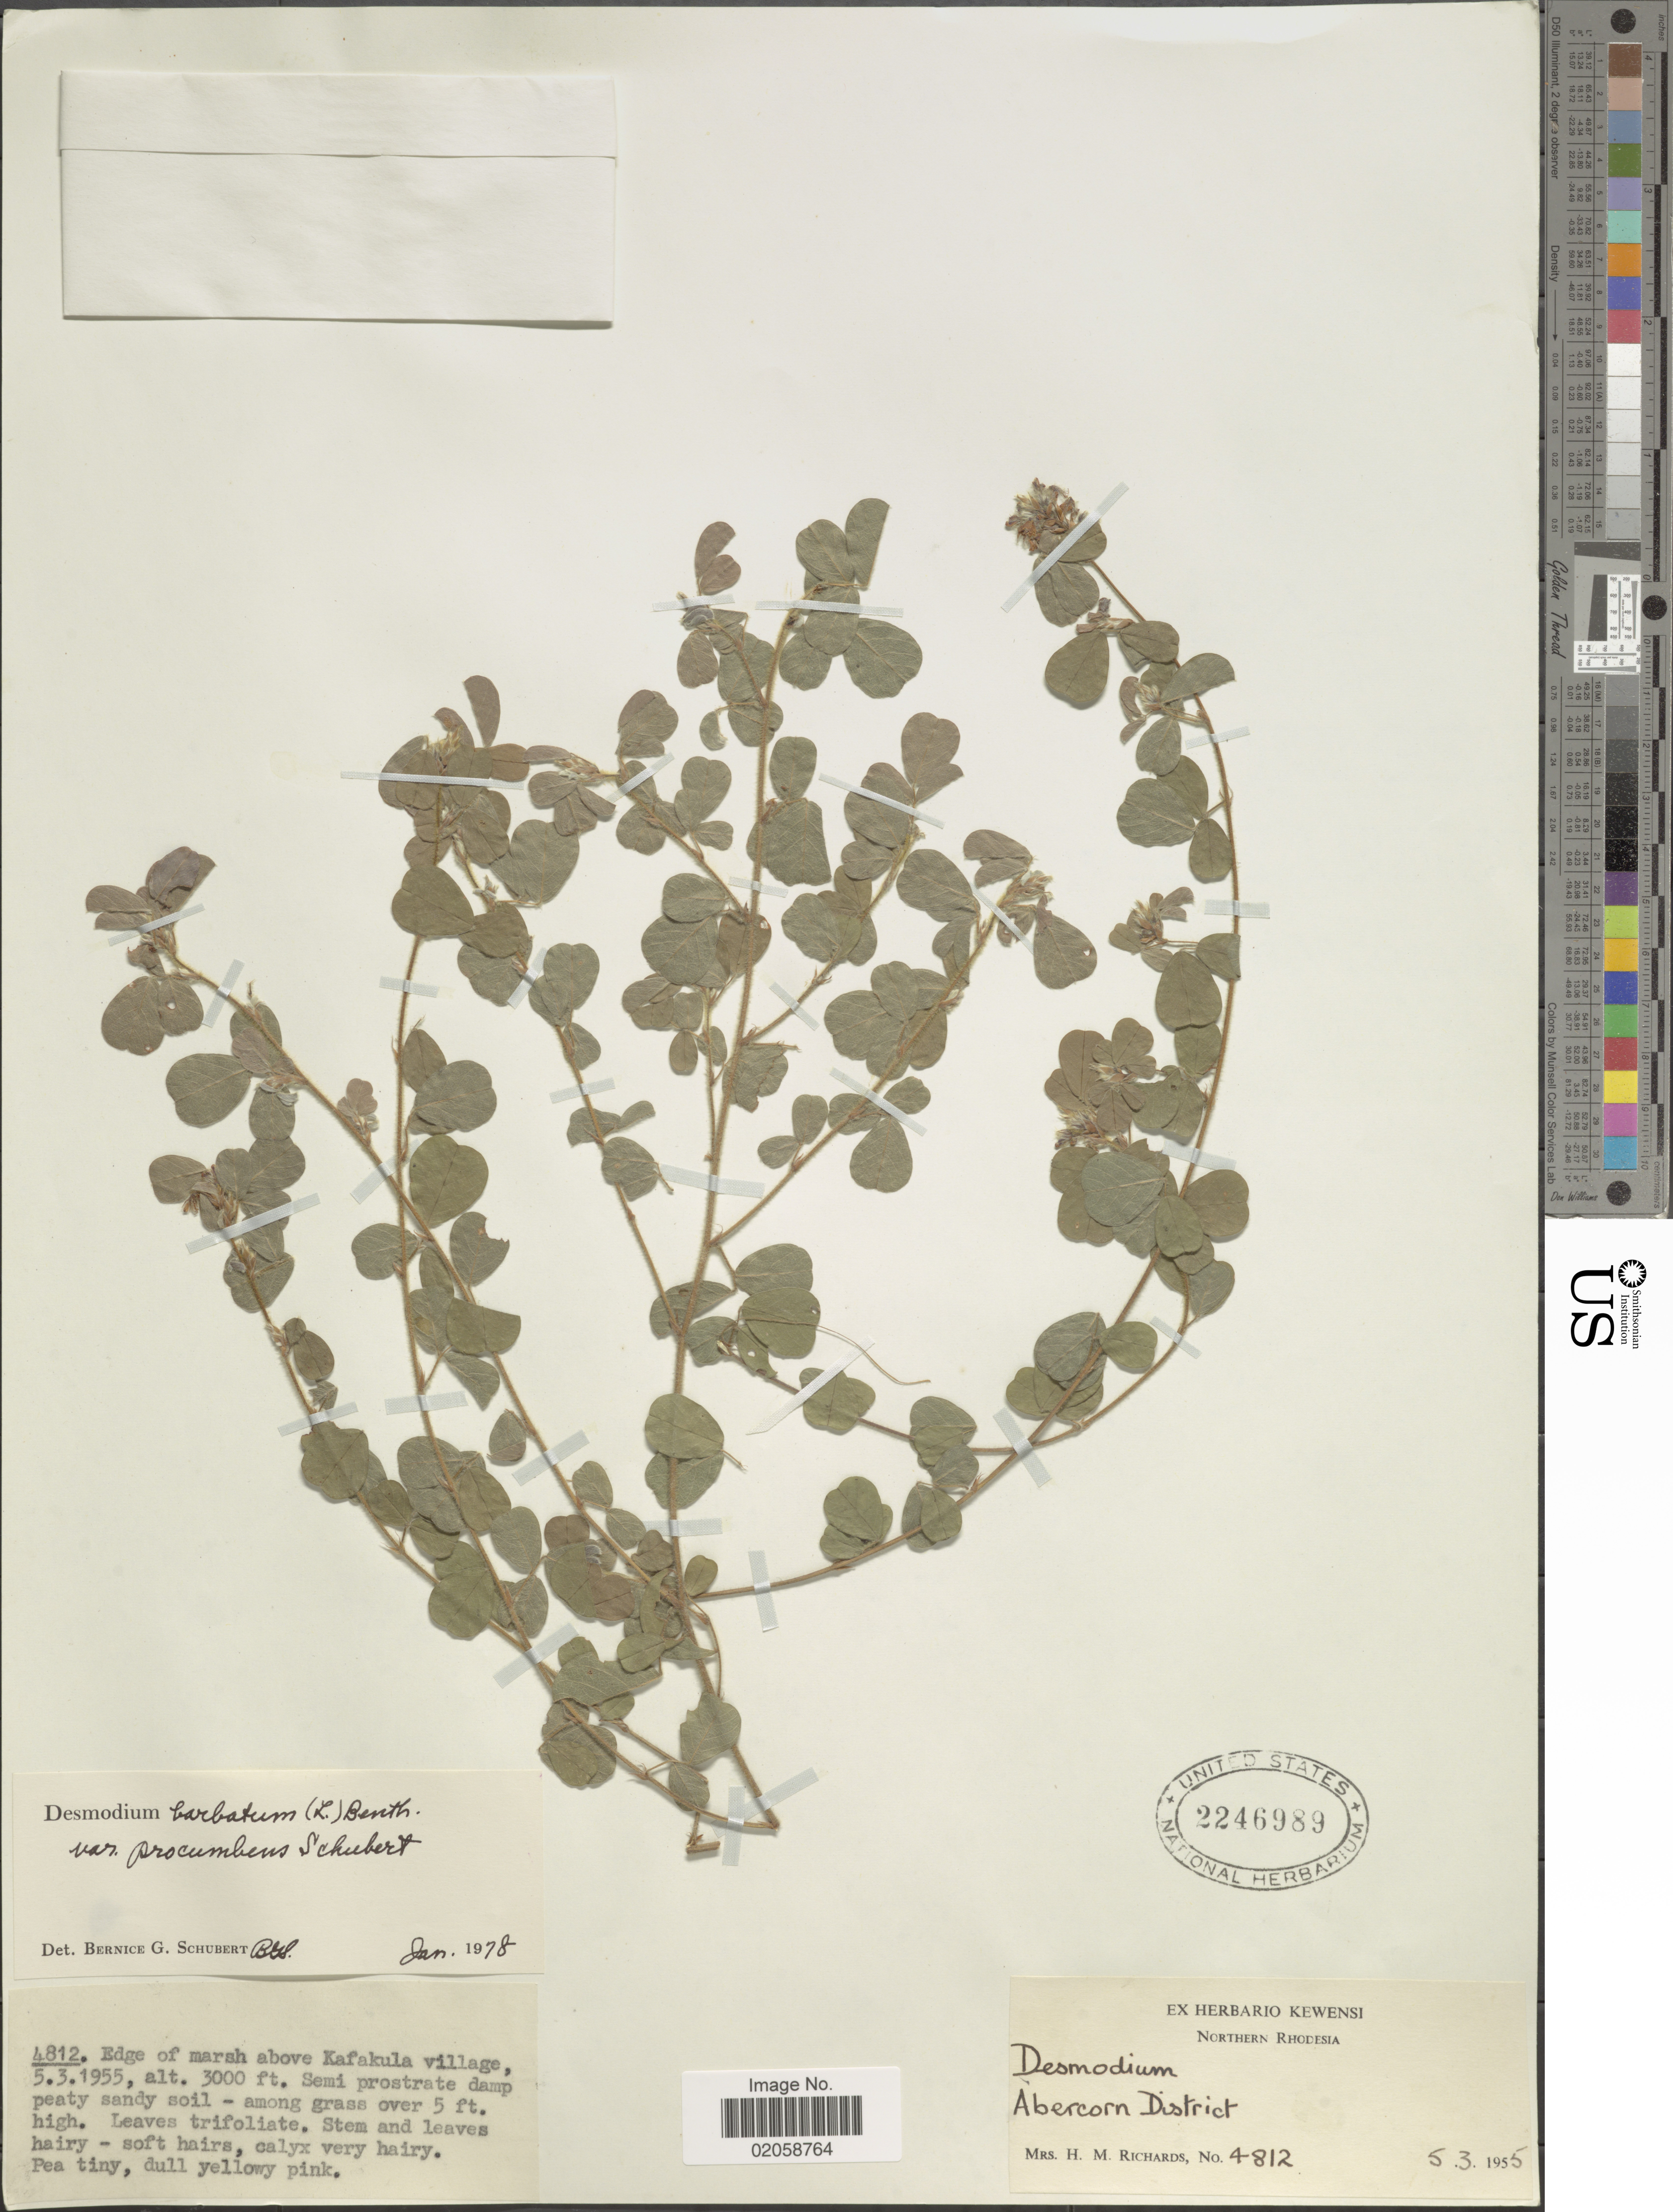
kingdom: Plantae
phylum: Tracheophyta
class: Magnoliopsida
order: Fabales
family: Fabaceae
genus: Grona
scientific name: Grona barbata var. procumbens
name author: (B.G. Schub.) H. Ohashi & K. Ohashi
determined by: Strong, Mark T., (BOT), Smithsonian Institution - National Museum of Natural History (UNITED STATES)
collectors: H. Richards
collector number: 4812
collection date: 1955-03-05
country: Zambia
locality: Northern Rhodesia. Edge of marsh above Kafakula village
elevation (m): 914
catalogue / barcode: US 2246989